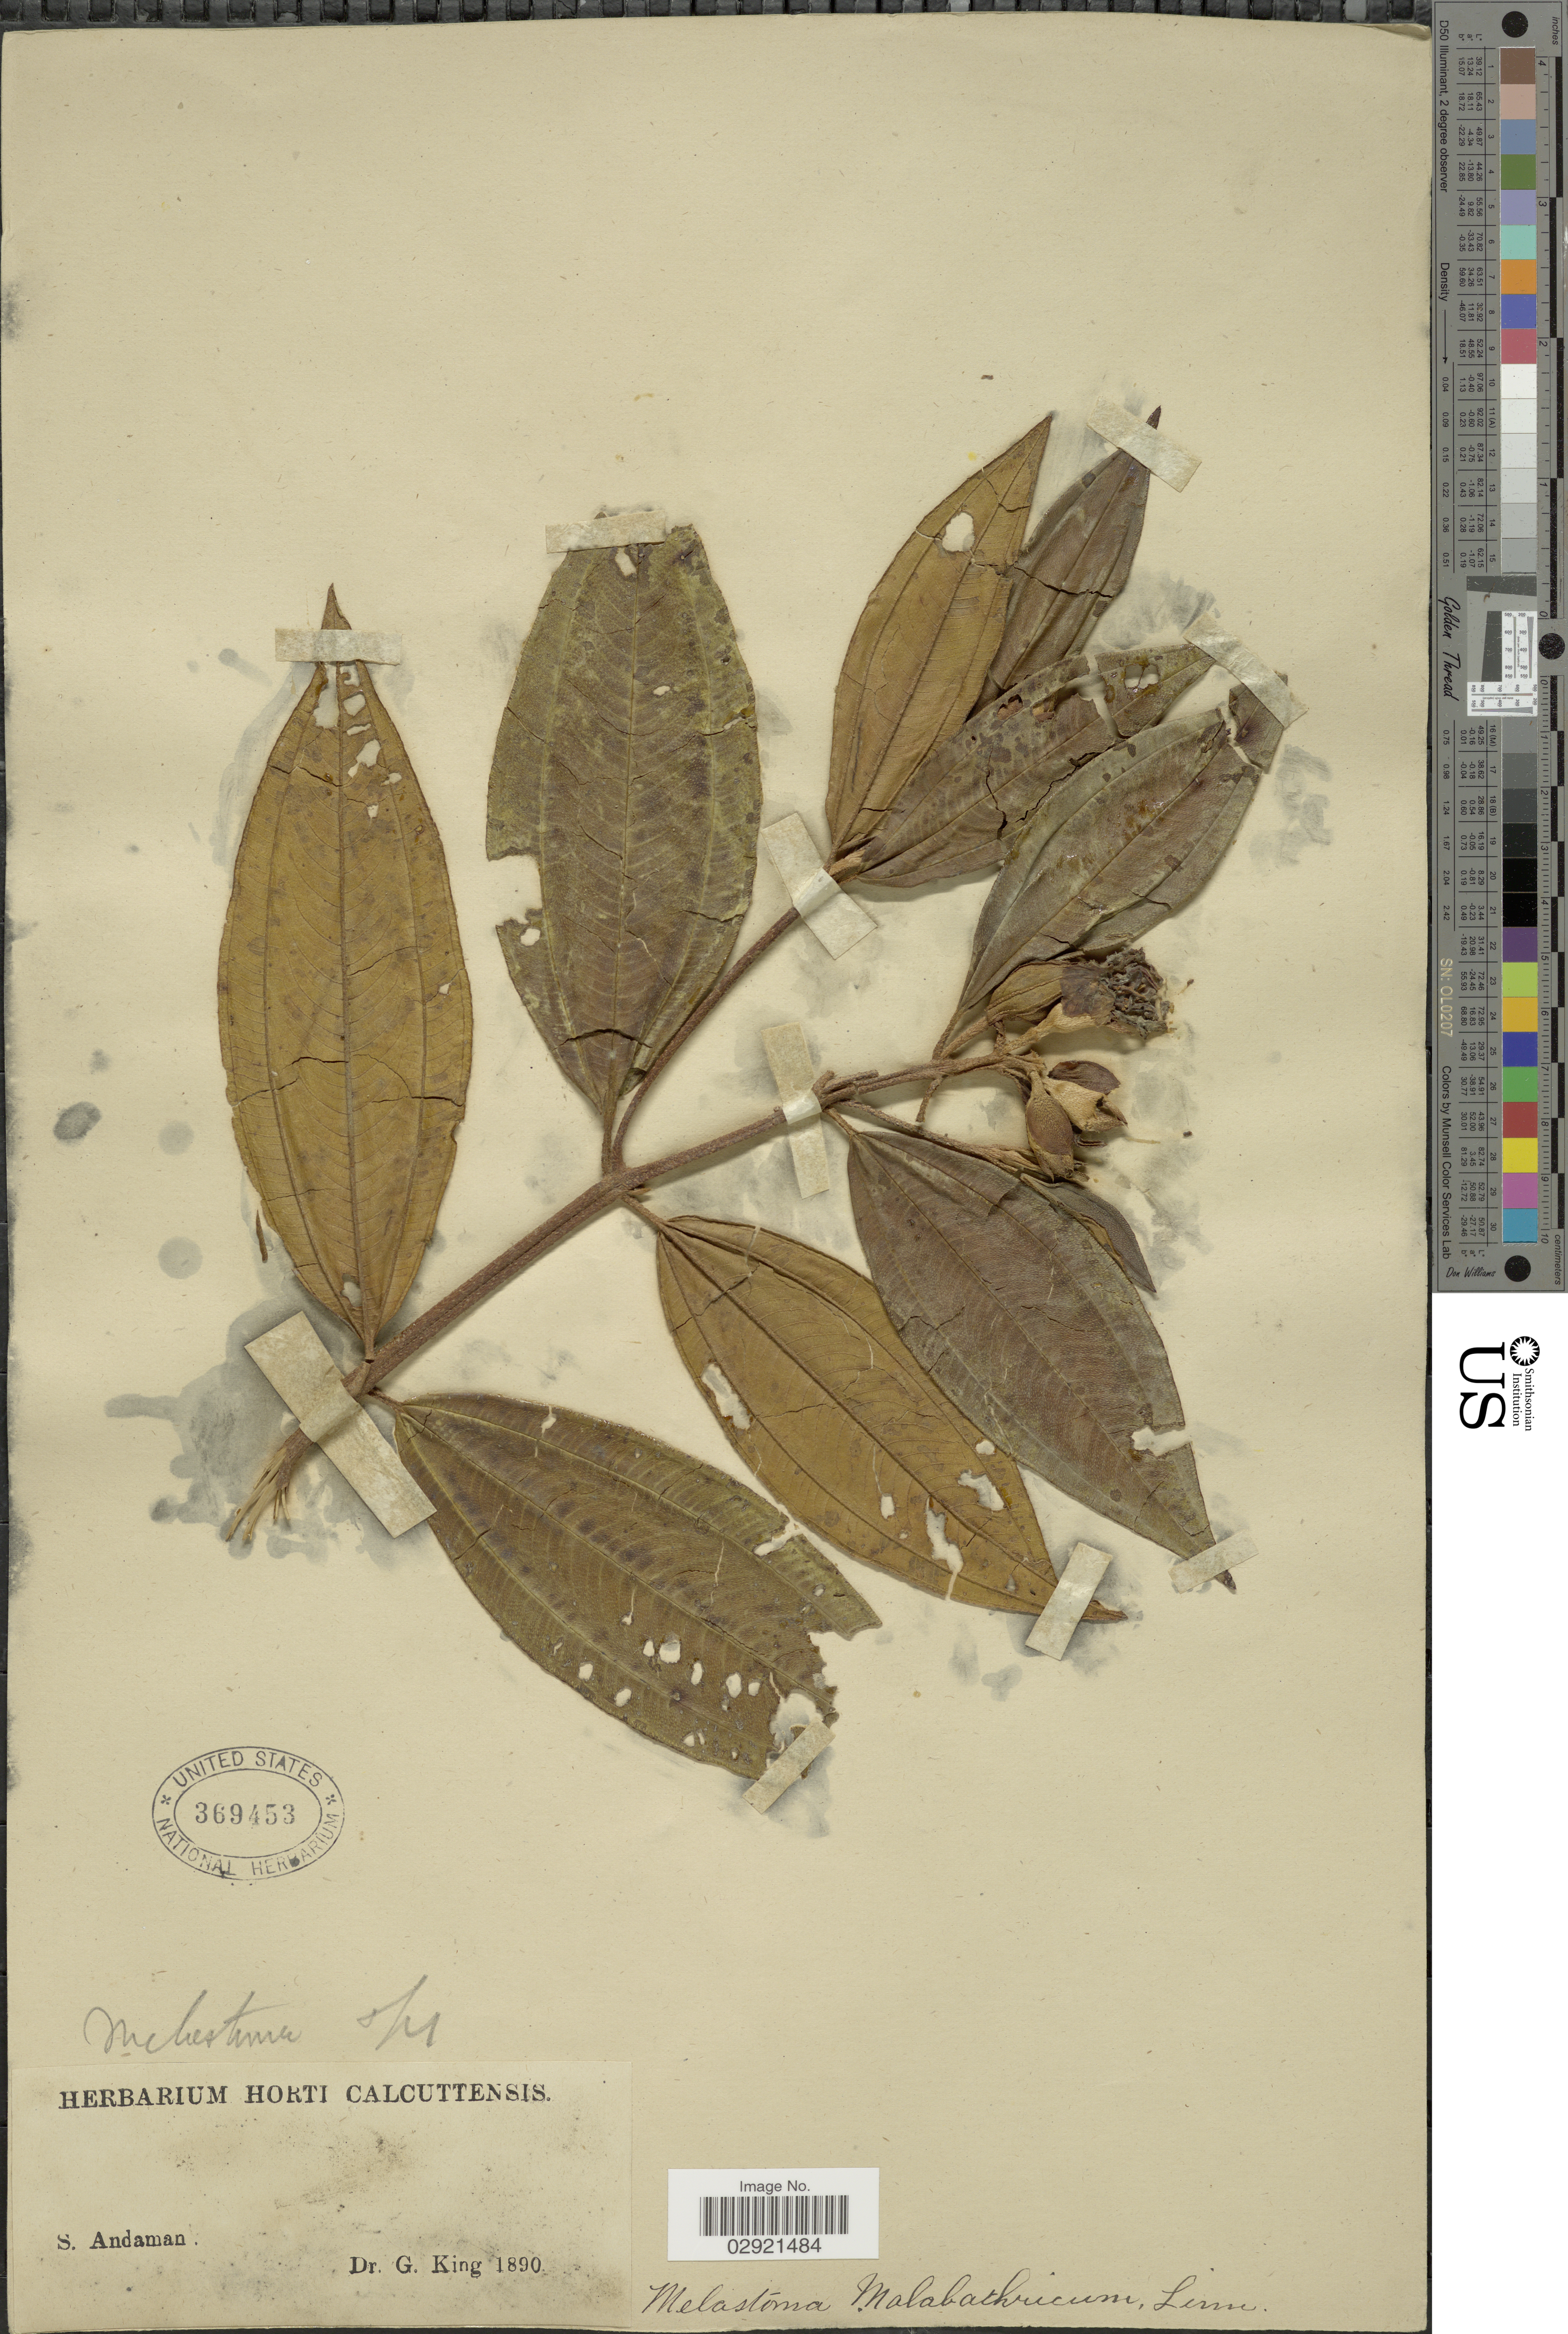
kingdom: Plantae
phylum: Tracheophyta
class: Magnoliopsida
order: Myrtales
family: Melastomataceae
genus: Melastoma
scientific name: Melastoma malabathricum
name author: L.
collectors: G. King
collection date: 1890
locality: S. Andaman.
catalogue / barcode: US 369453